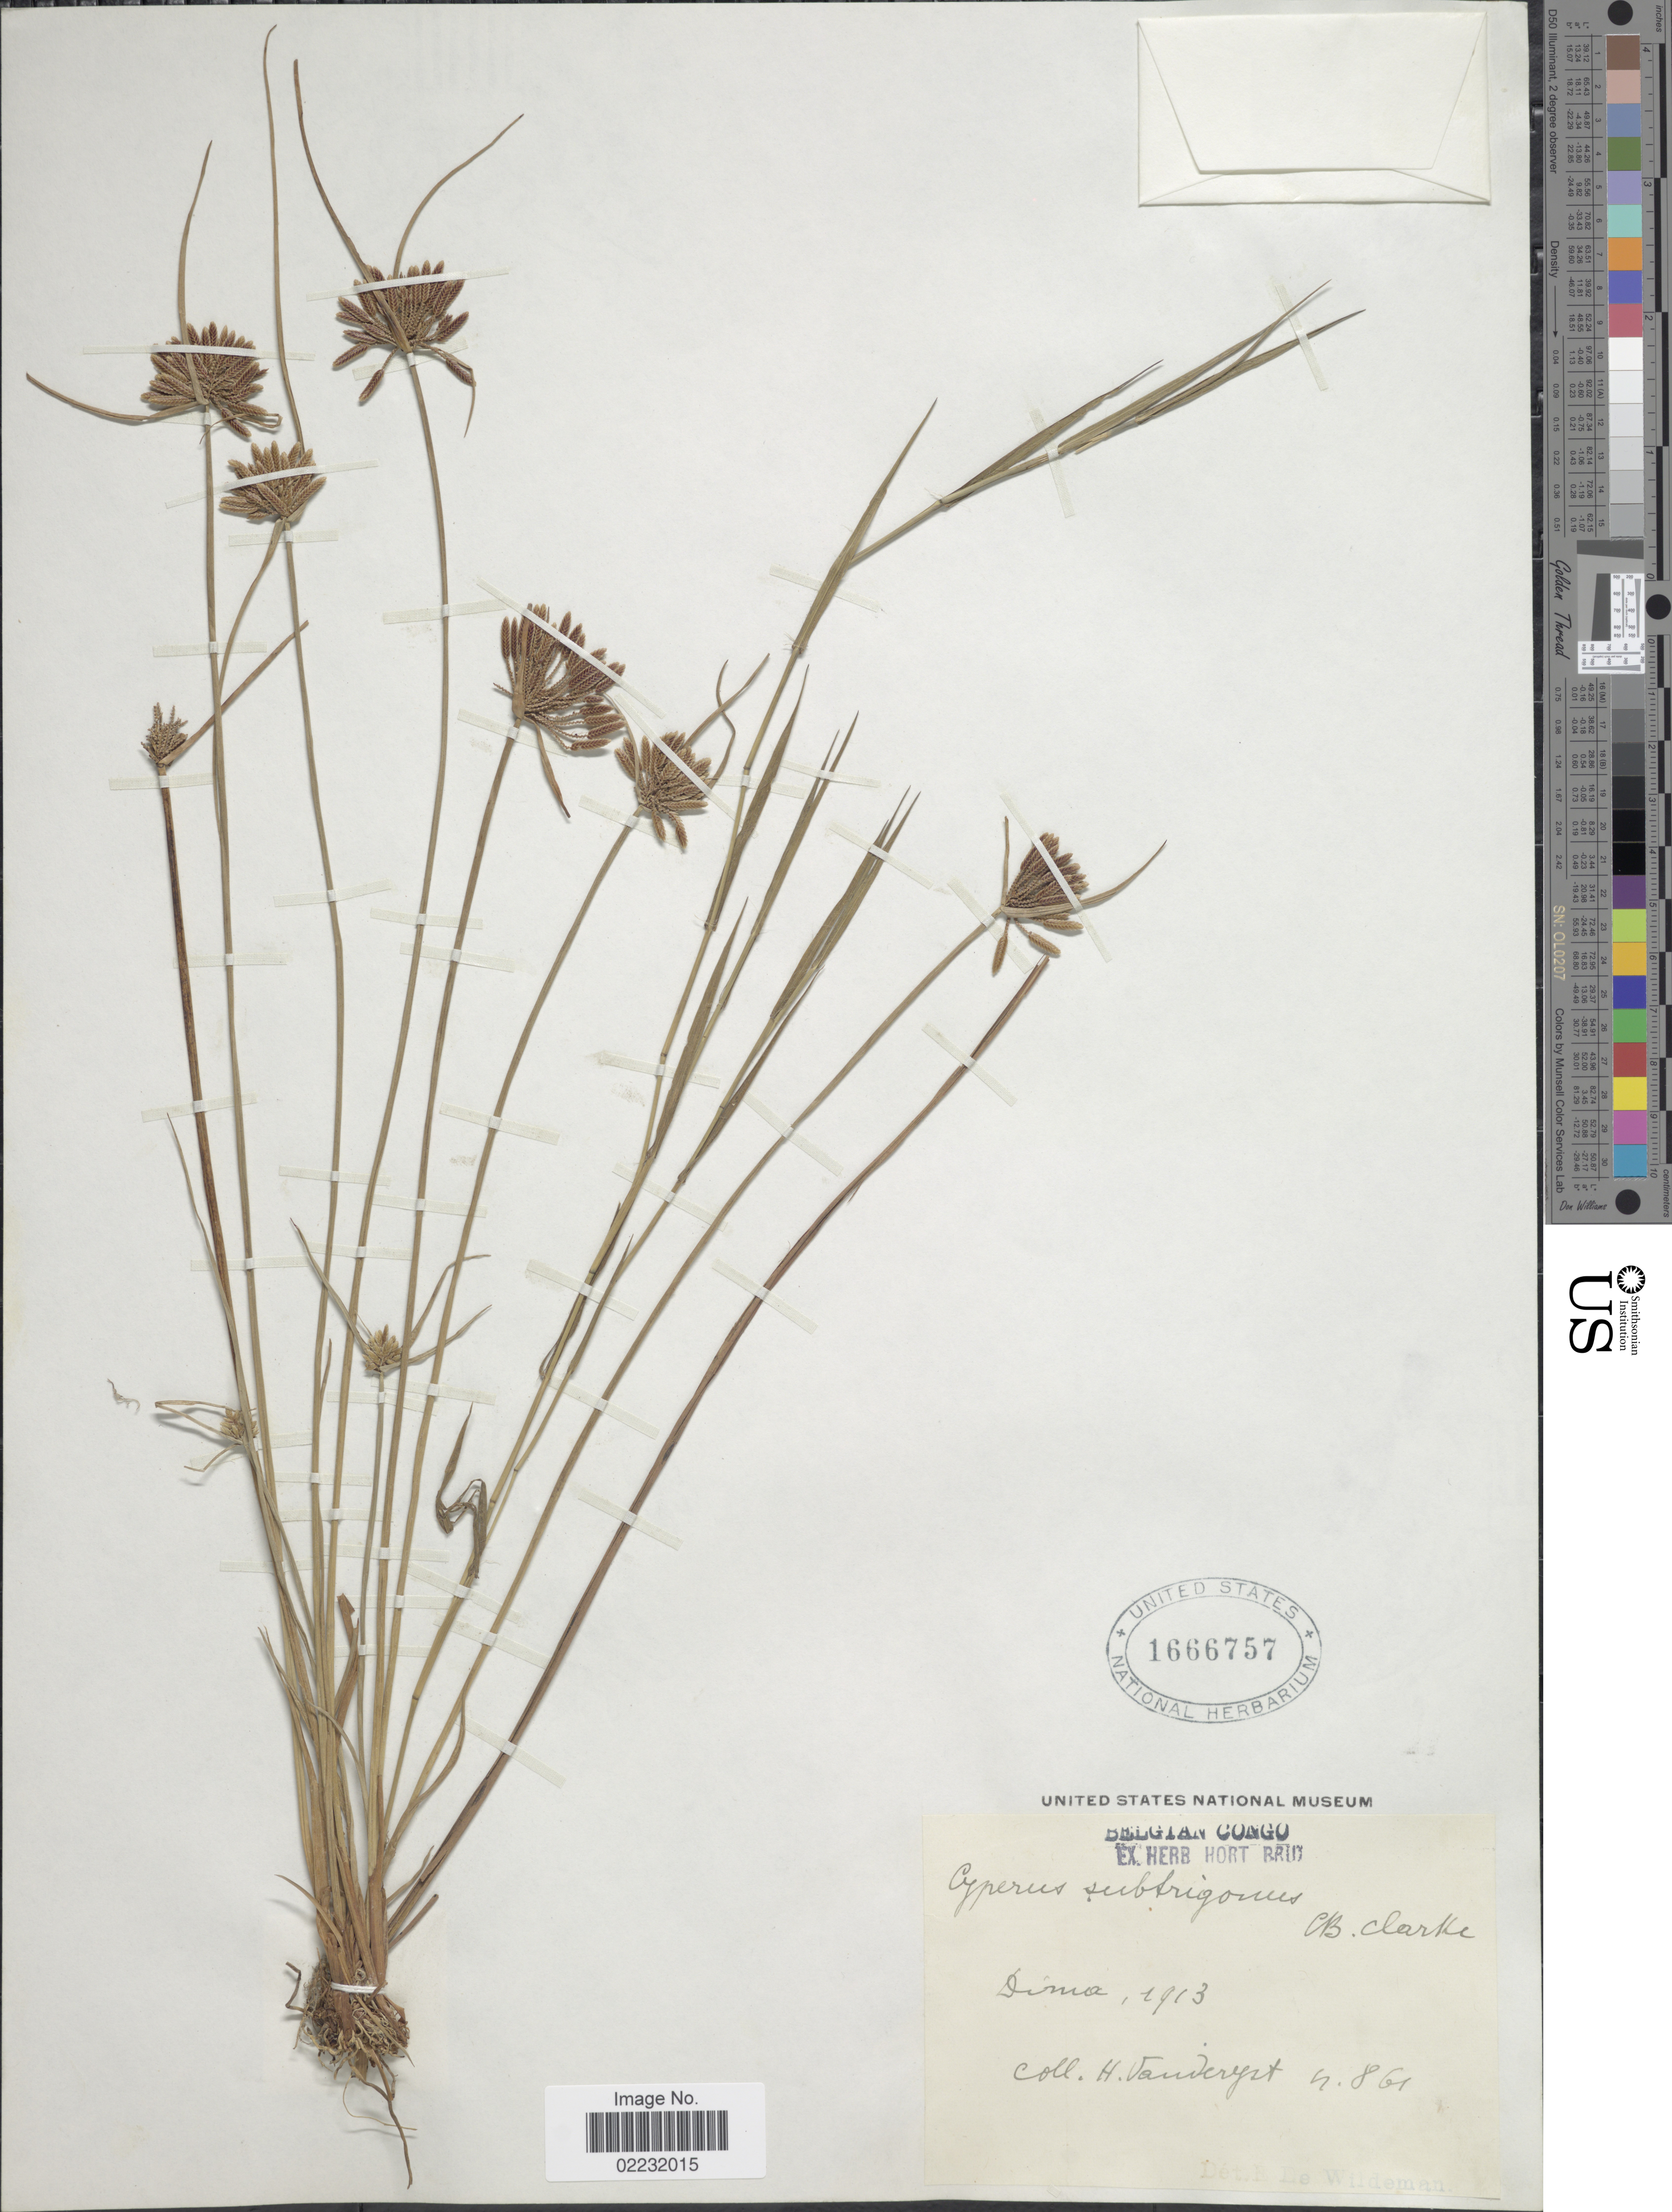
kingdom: Plantae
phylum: Tracheophyta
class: Liliopsida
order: Poales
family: Cyperaceae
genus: Cyperus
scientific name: Cyperus subtrigonus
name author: (C.B. Clarke) Kük.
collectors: H. J. R. Vanderyst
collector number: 861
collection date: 1913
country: Congo, Democratic Republic of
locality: Belgian Congo, Dima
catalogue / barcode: US 1666757